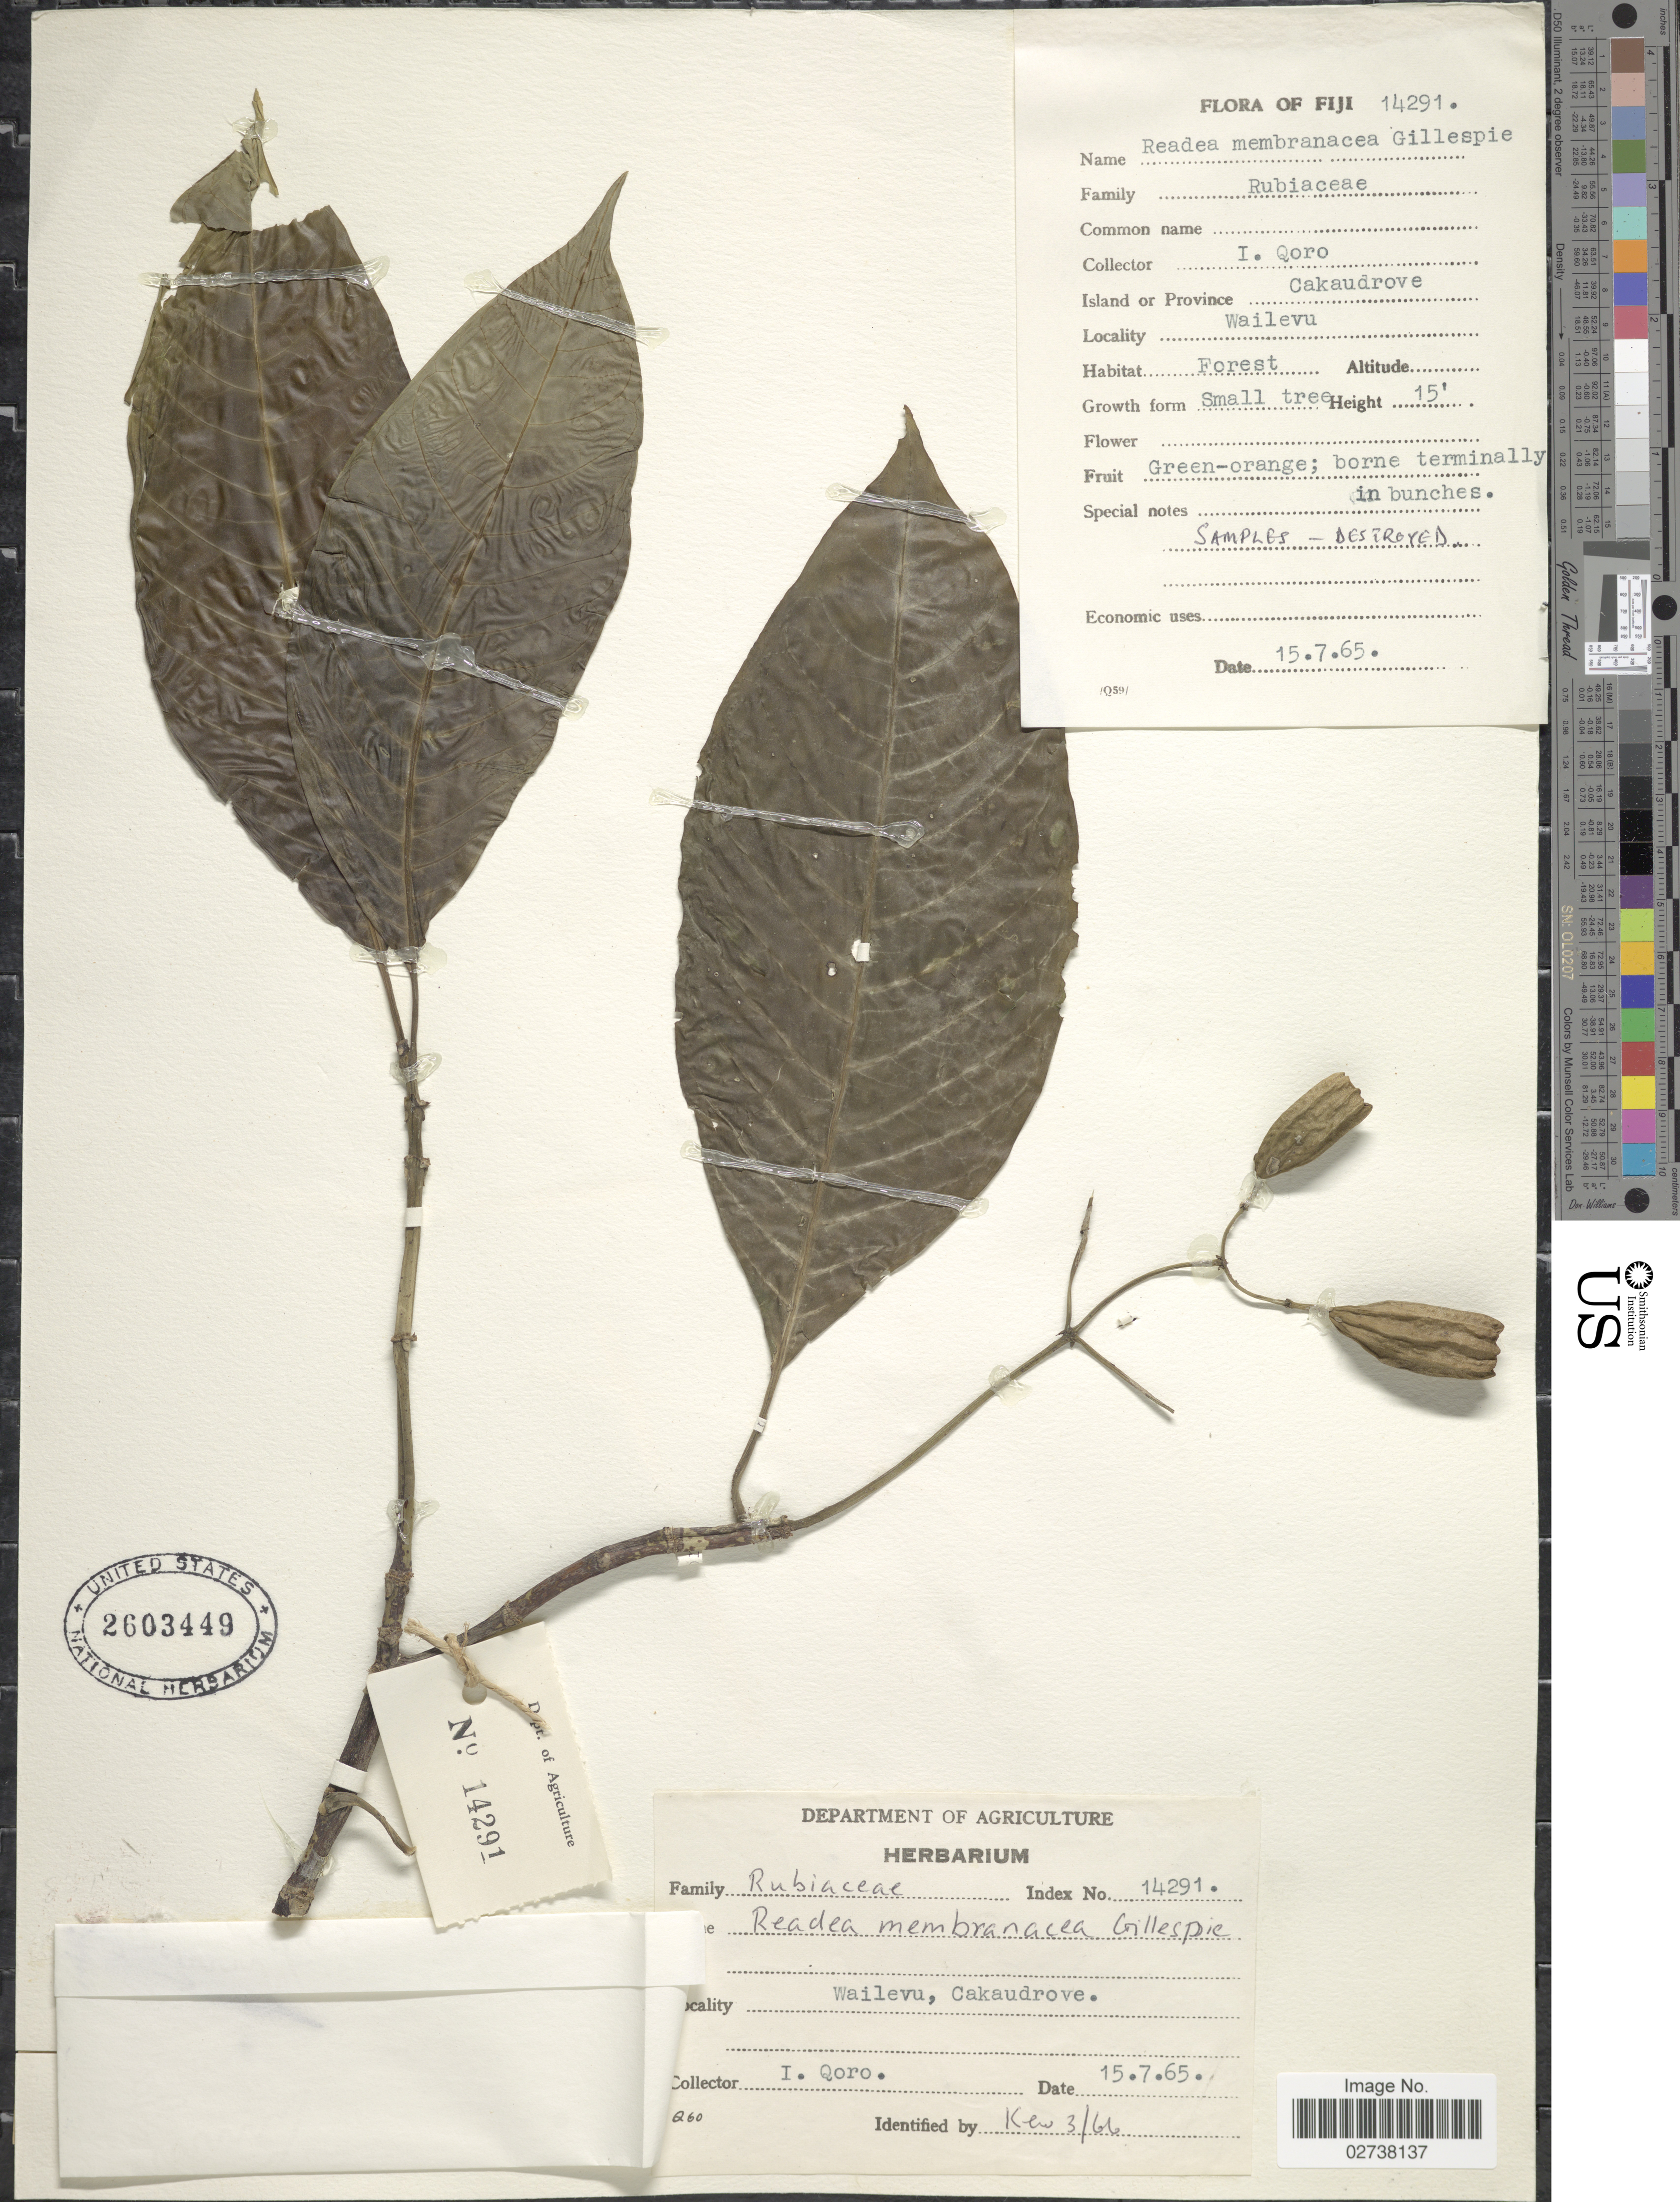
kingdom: Plantae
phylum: Tracheophyta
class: Magnoliopsida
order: Gentianales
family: Rubiaceae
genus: Readea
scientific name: Readea membranacea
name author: Gillespie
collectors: I. Qoro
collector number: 14291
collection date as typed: Transcribed d/m/y: 15/7/65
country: Fiji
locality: Wailevu, Island of Province Cakaudrove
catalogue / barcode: US 263449